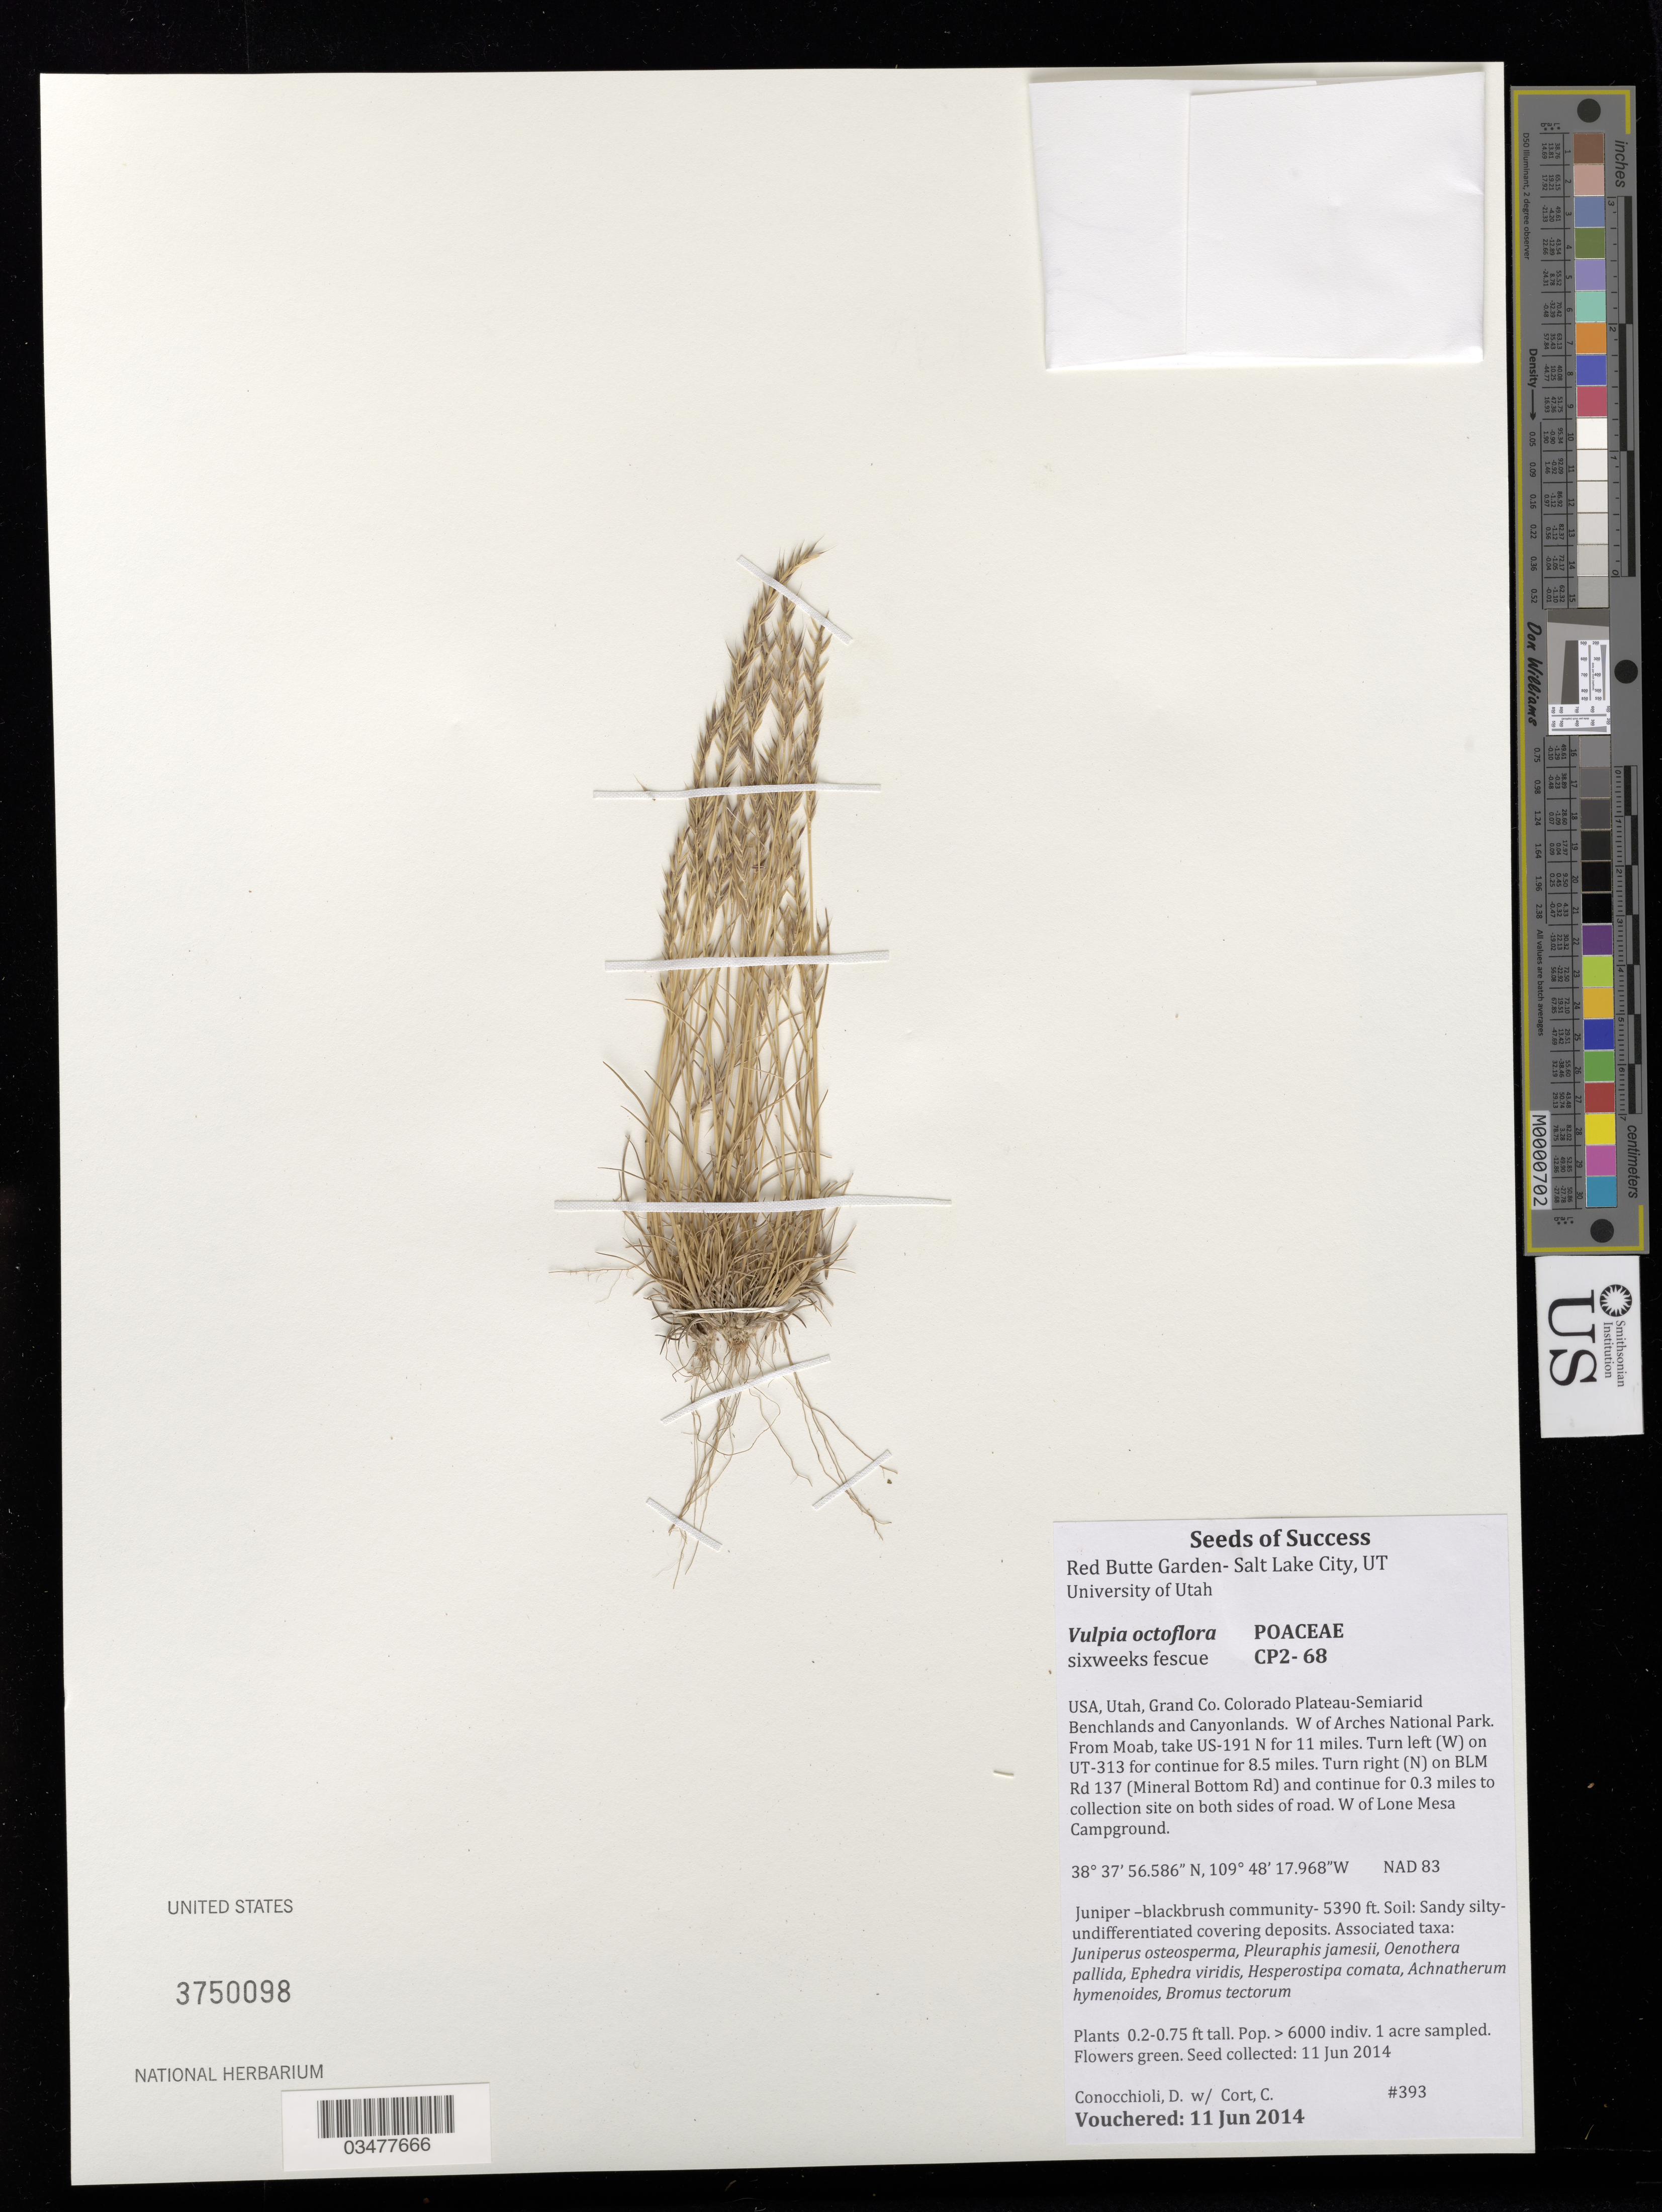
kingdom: Plantae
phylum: Tracheophyta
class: Liliopsida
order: Poales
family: Poaceae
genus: Vulpia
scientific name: Vulpia octoflora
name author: (Walter) Rydb.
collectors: D. Conocchioli & C. Cort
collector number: CP2-68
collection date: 2014-06-11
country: United States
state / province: Utah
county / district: Grand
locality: W of Arches Nat. Park.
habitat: Juniper- blackbrush community. Soil: sandy silty-undifferentiated covering deposits. With Oenothera pallida, Ephedra viridis, Bromus tectorum, etc.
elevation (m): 1643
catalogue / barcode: US 3750098